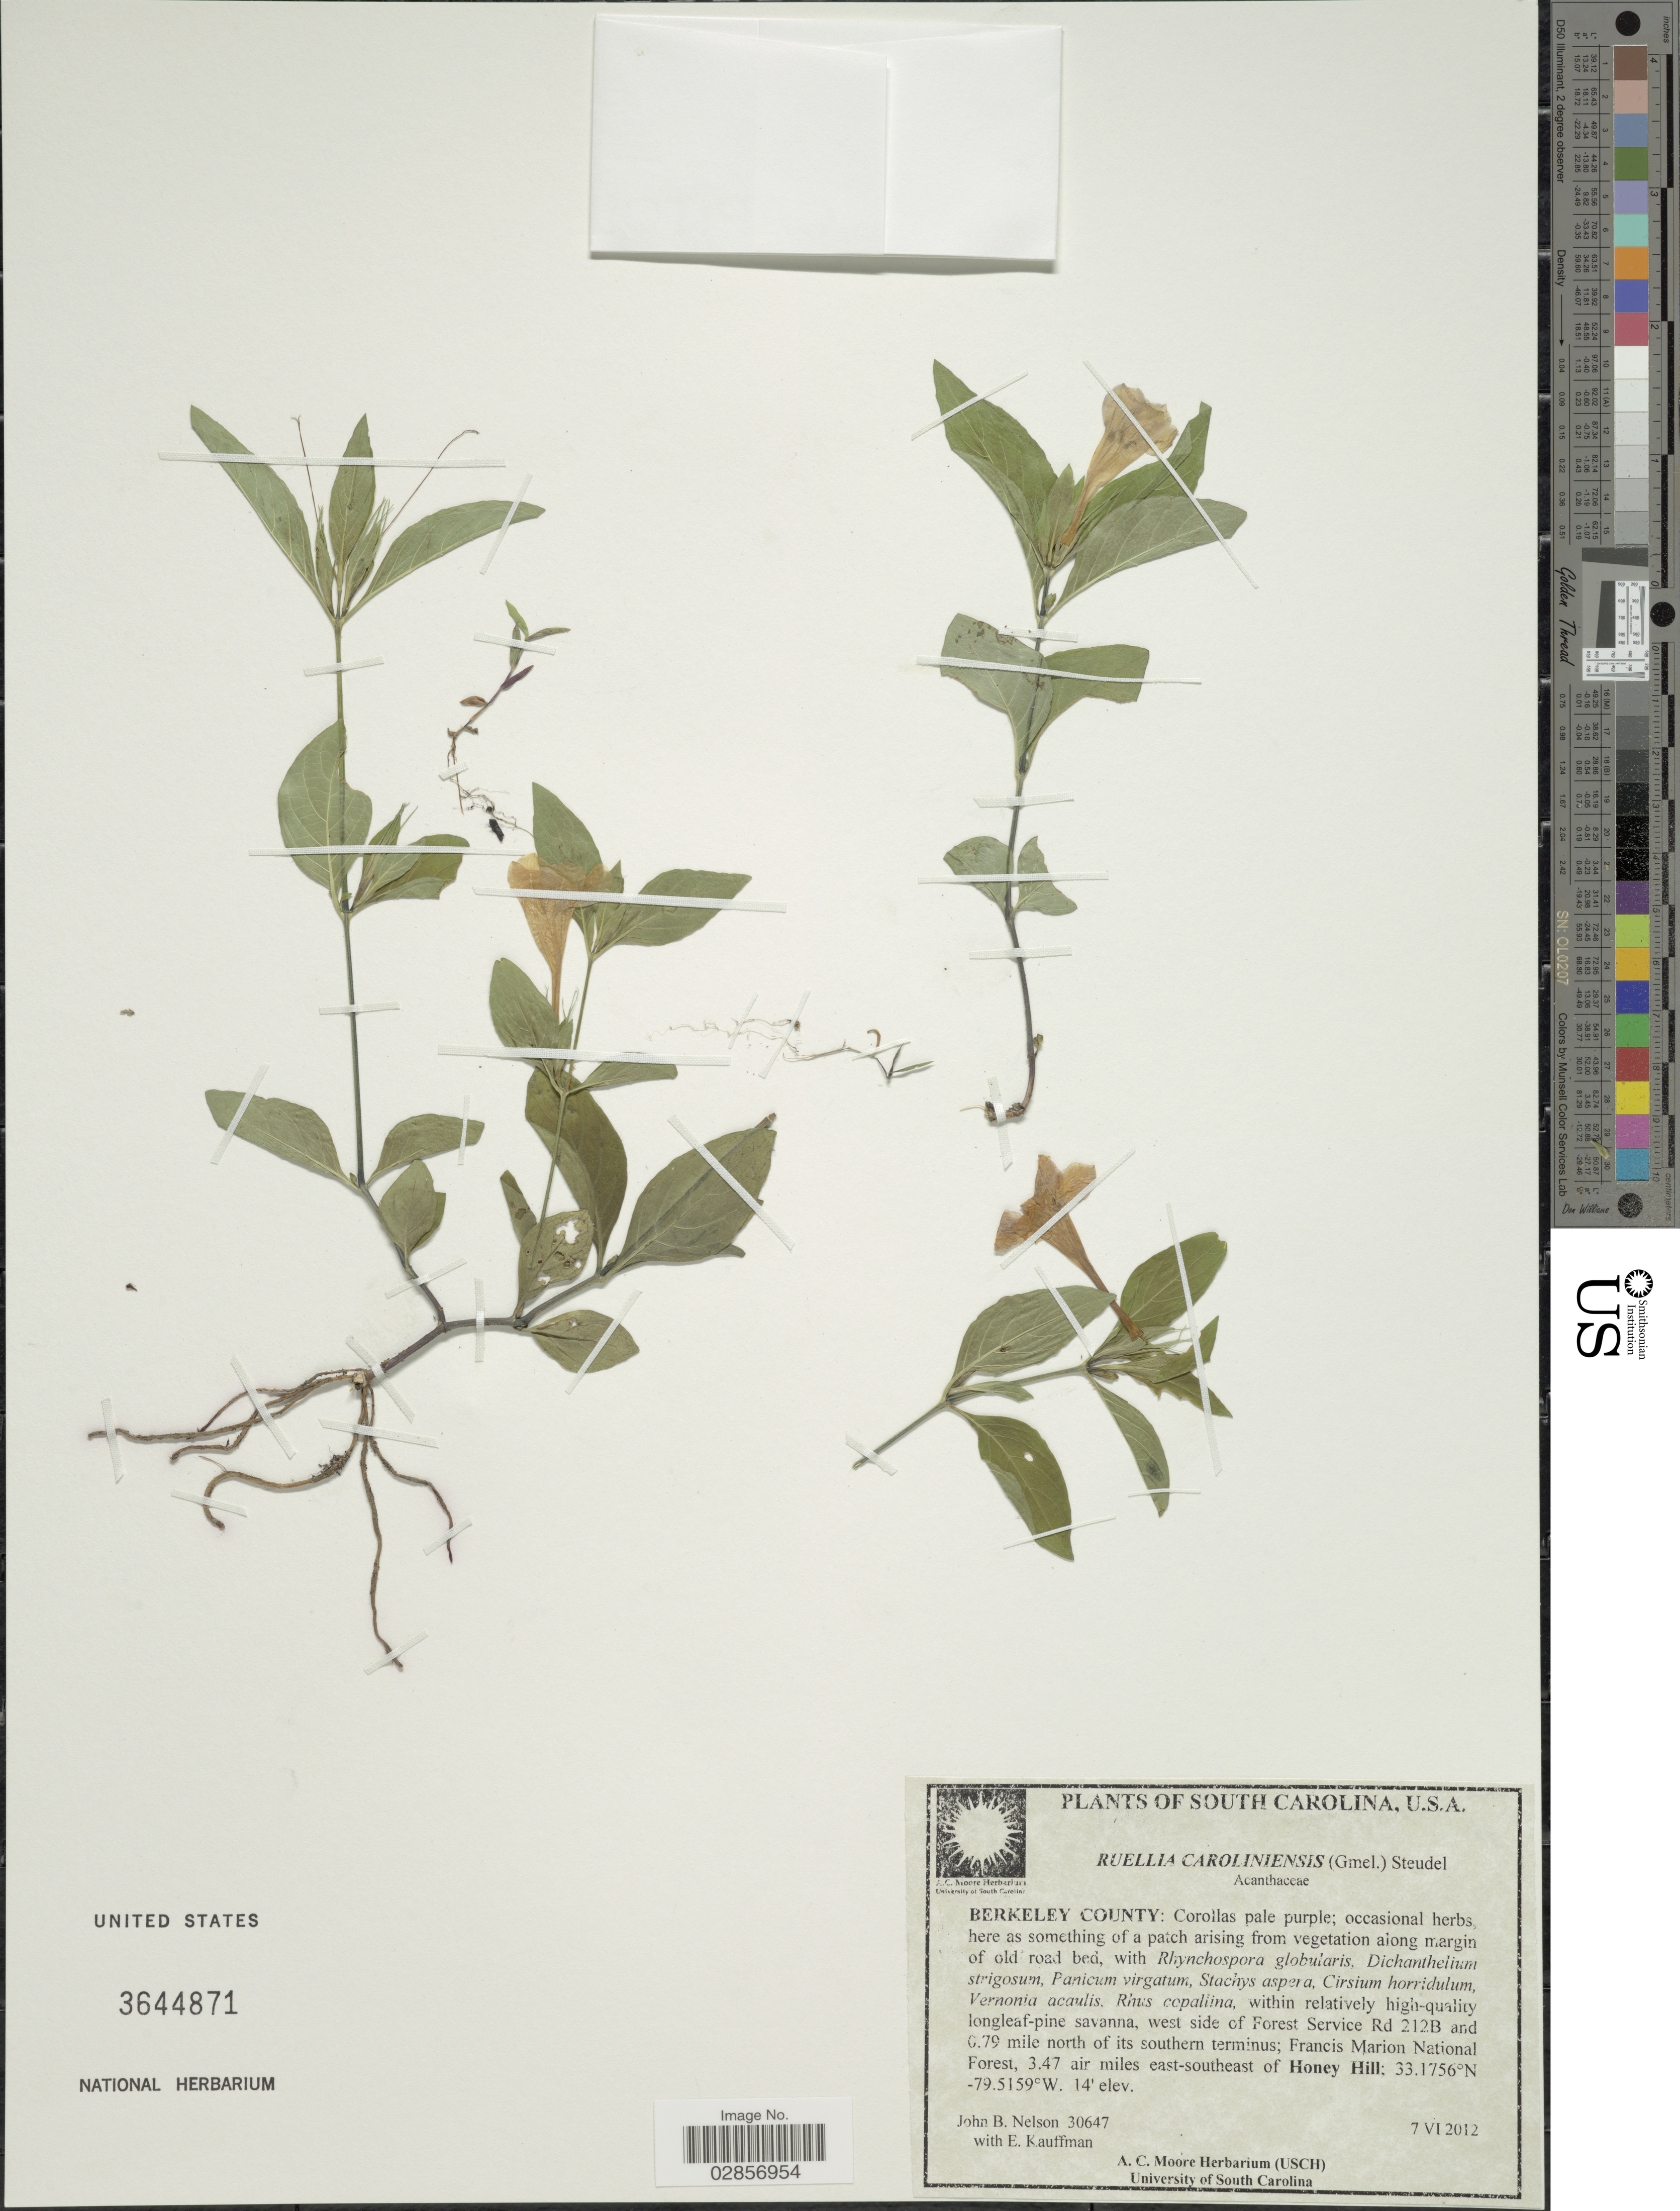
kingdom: Plantae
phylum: Tracheophyta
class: Magnoliopsida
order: Lamiales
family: Acanthaceae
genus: Ruellia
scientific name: Ruellia caroliniensis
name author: (J.F. Gmel.) Steud.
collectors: J. B. Nelson & E. Kauffmann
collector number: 30647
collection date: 2012-06-07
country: United States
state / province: South Carolina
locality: Berkeley County: west side of Forest Service Rd 212B and 0.79 mile north of its southern terminus; Francis Marion National Forest, 3.47 air miles east-southeast of Honey Hill.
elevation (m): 4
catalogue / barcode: US 3644871